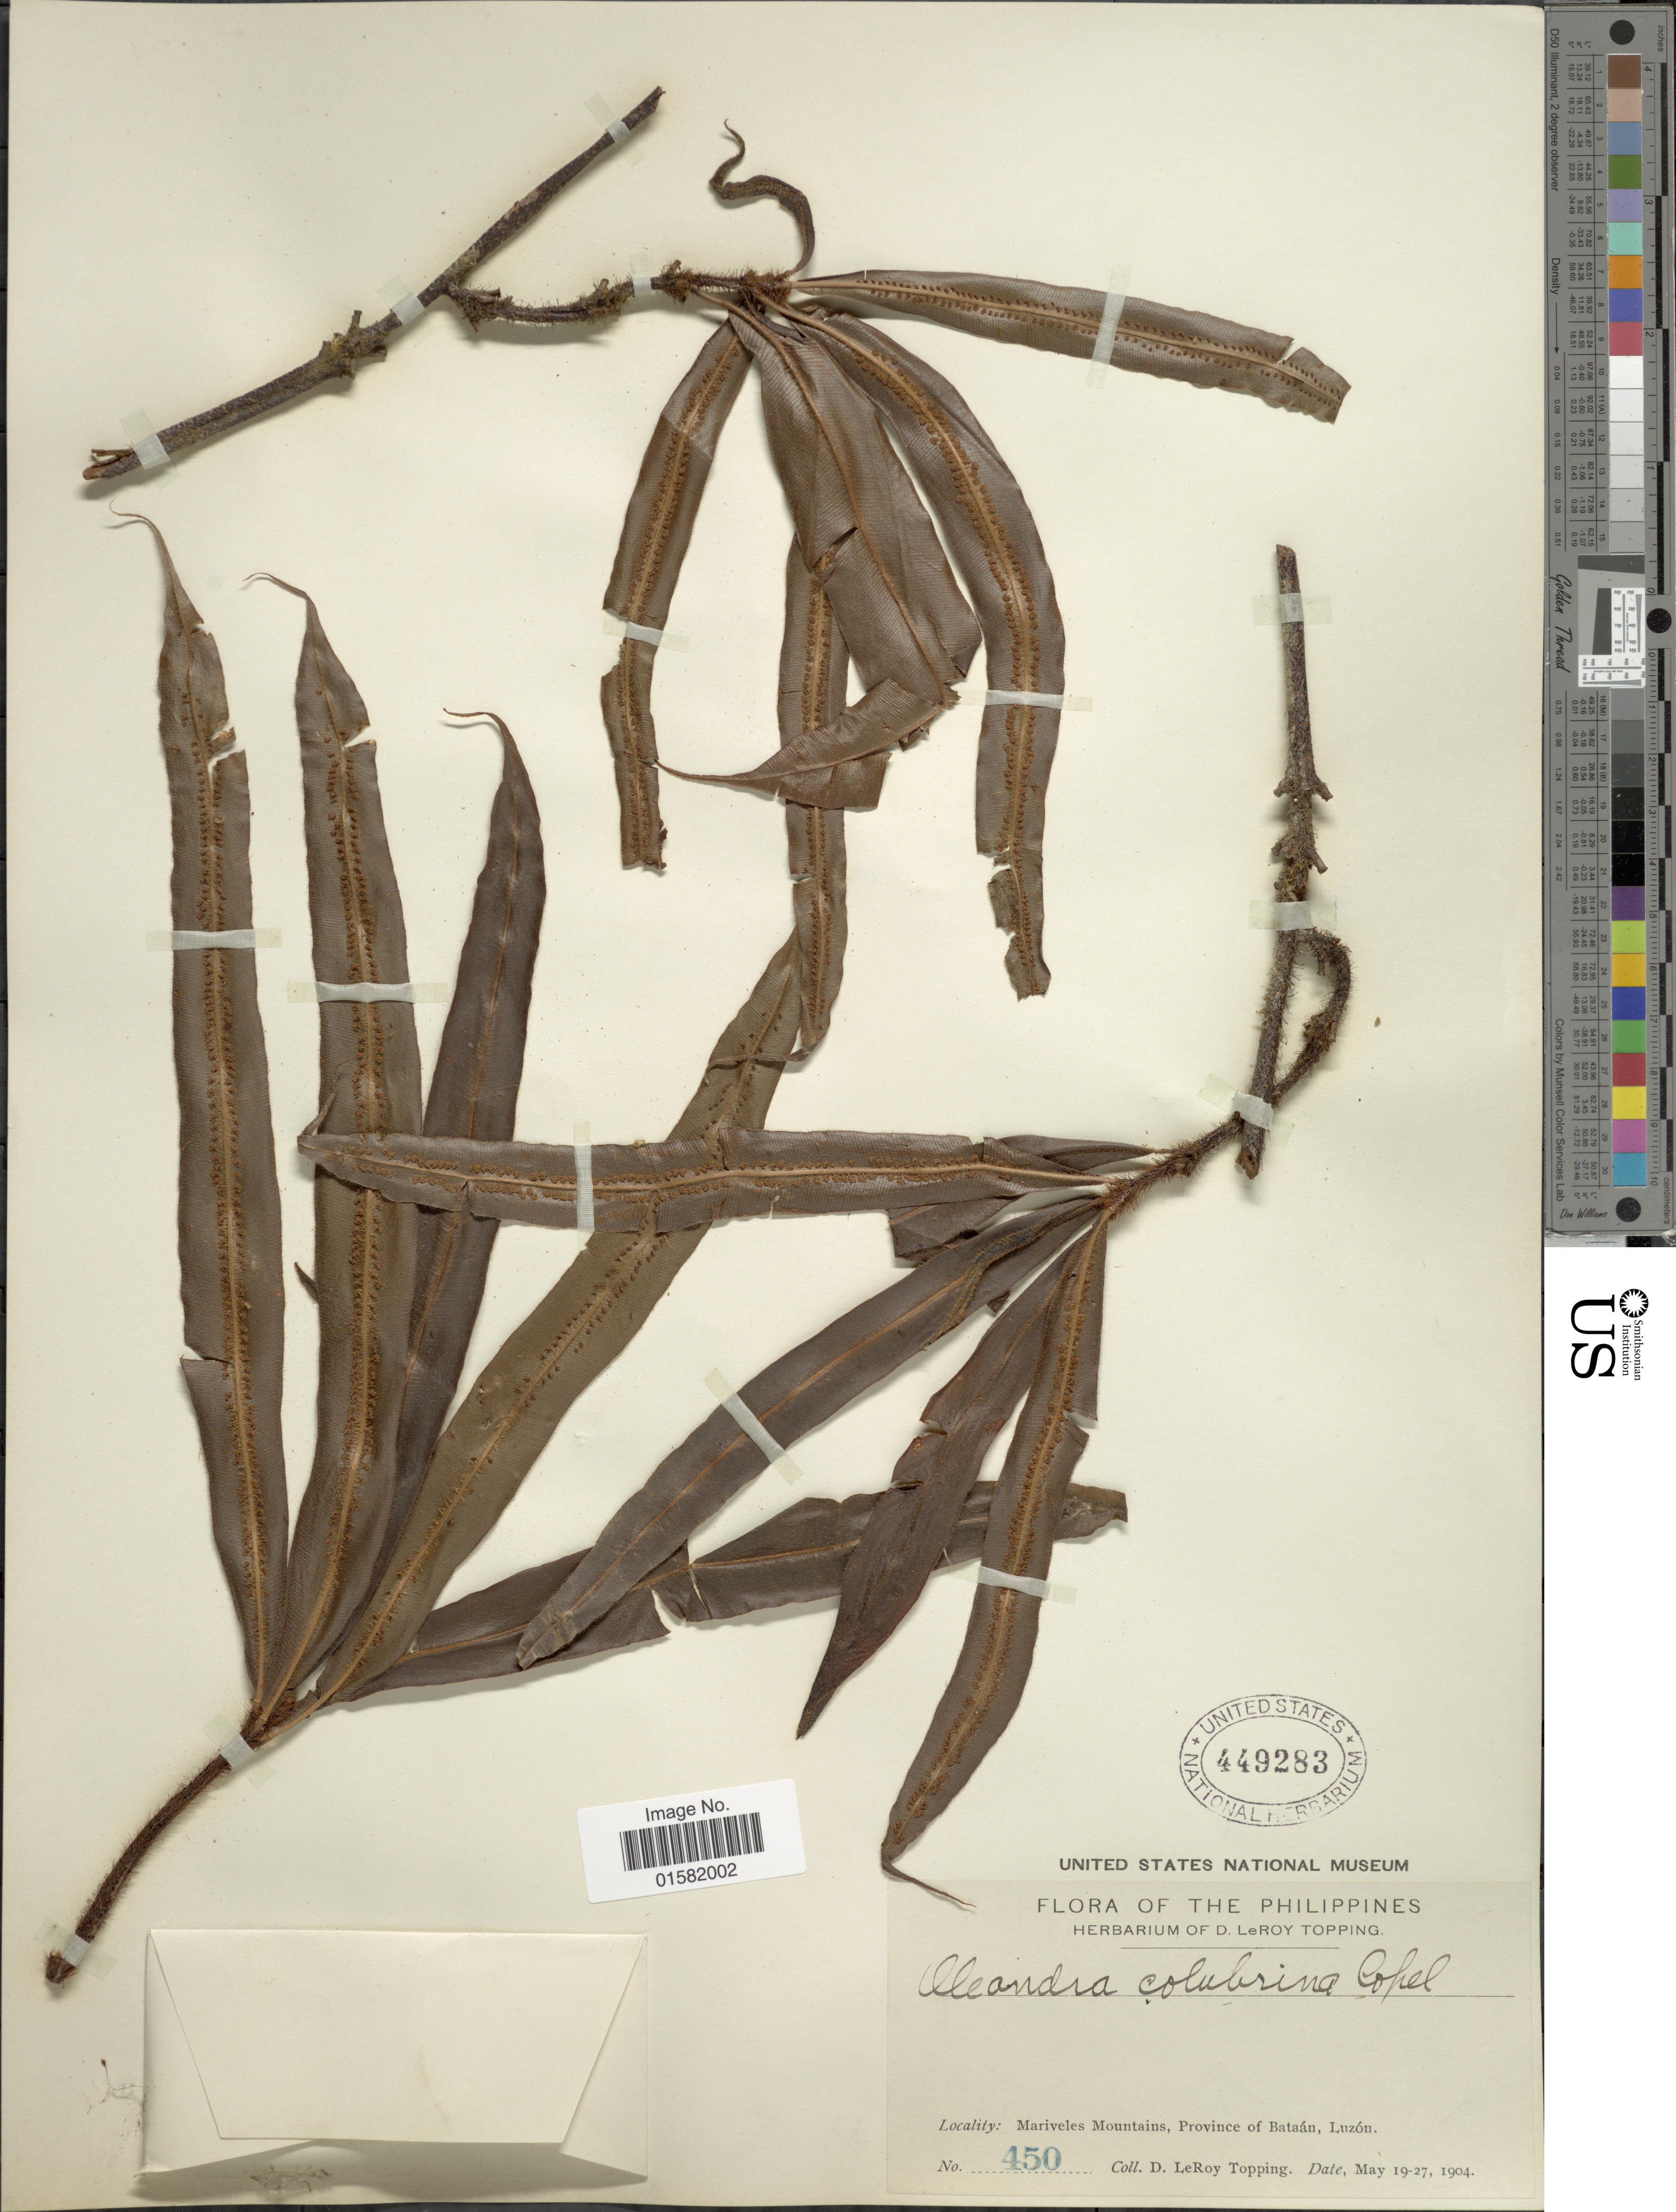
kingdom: Plantae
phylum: Tracheophyta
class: Polypodiopsida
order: Polypodiales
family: Oleandraceae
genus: Oleandra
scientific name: Oleandra colubrina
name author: (Blanco) Copel.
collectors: D. L. Topping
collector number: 450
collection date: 1904-05-19/1904-05-27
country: Philippines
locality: The Philippines, Mariveles Mountains, Province of Bataán, Luzón.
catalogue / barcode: US 449283